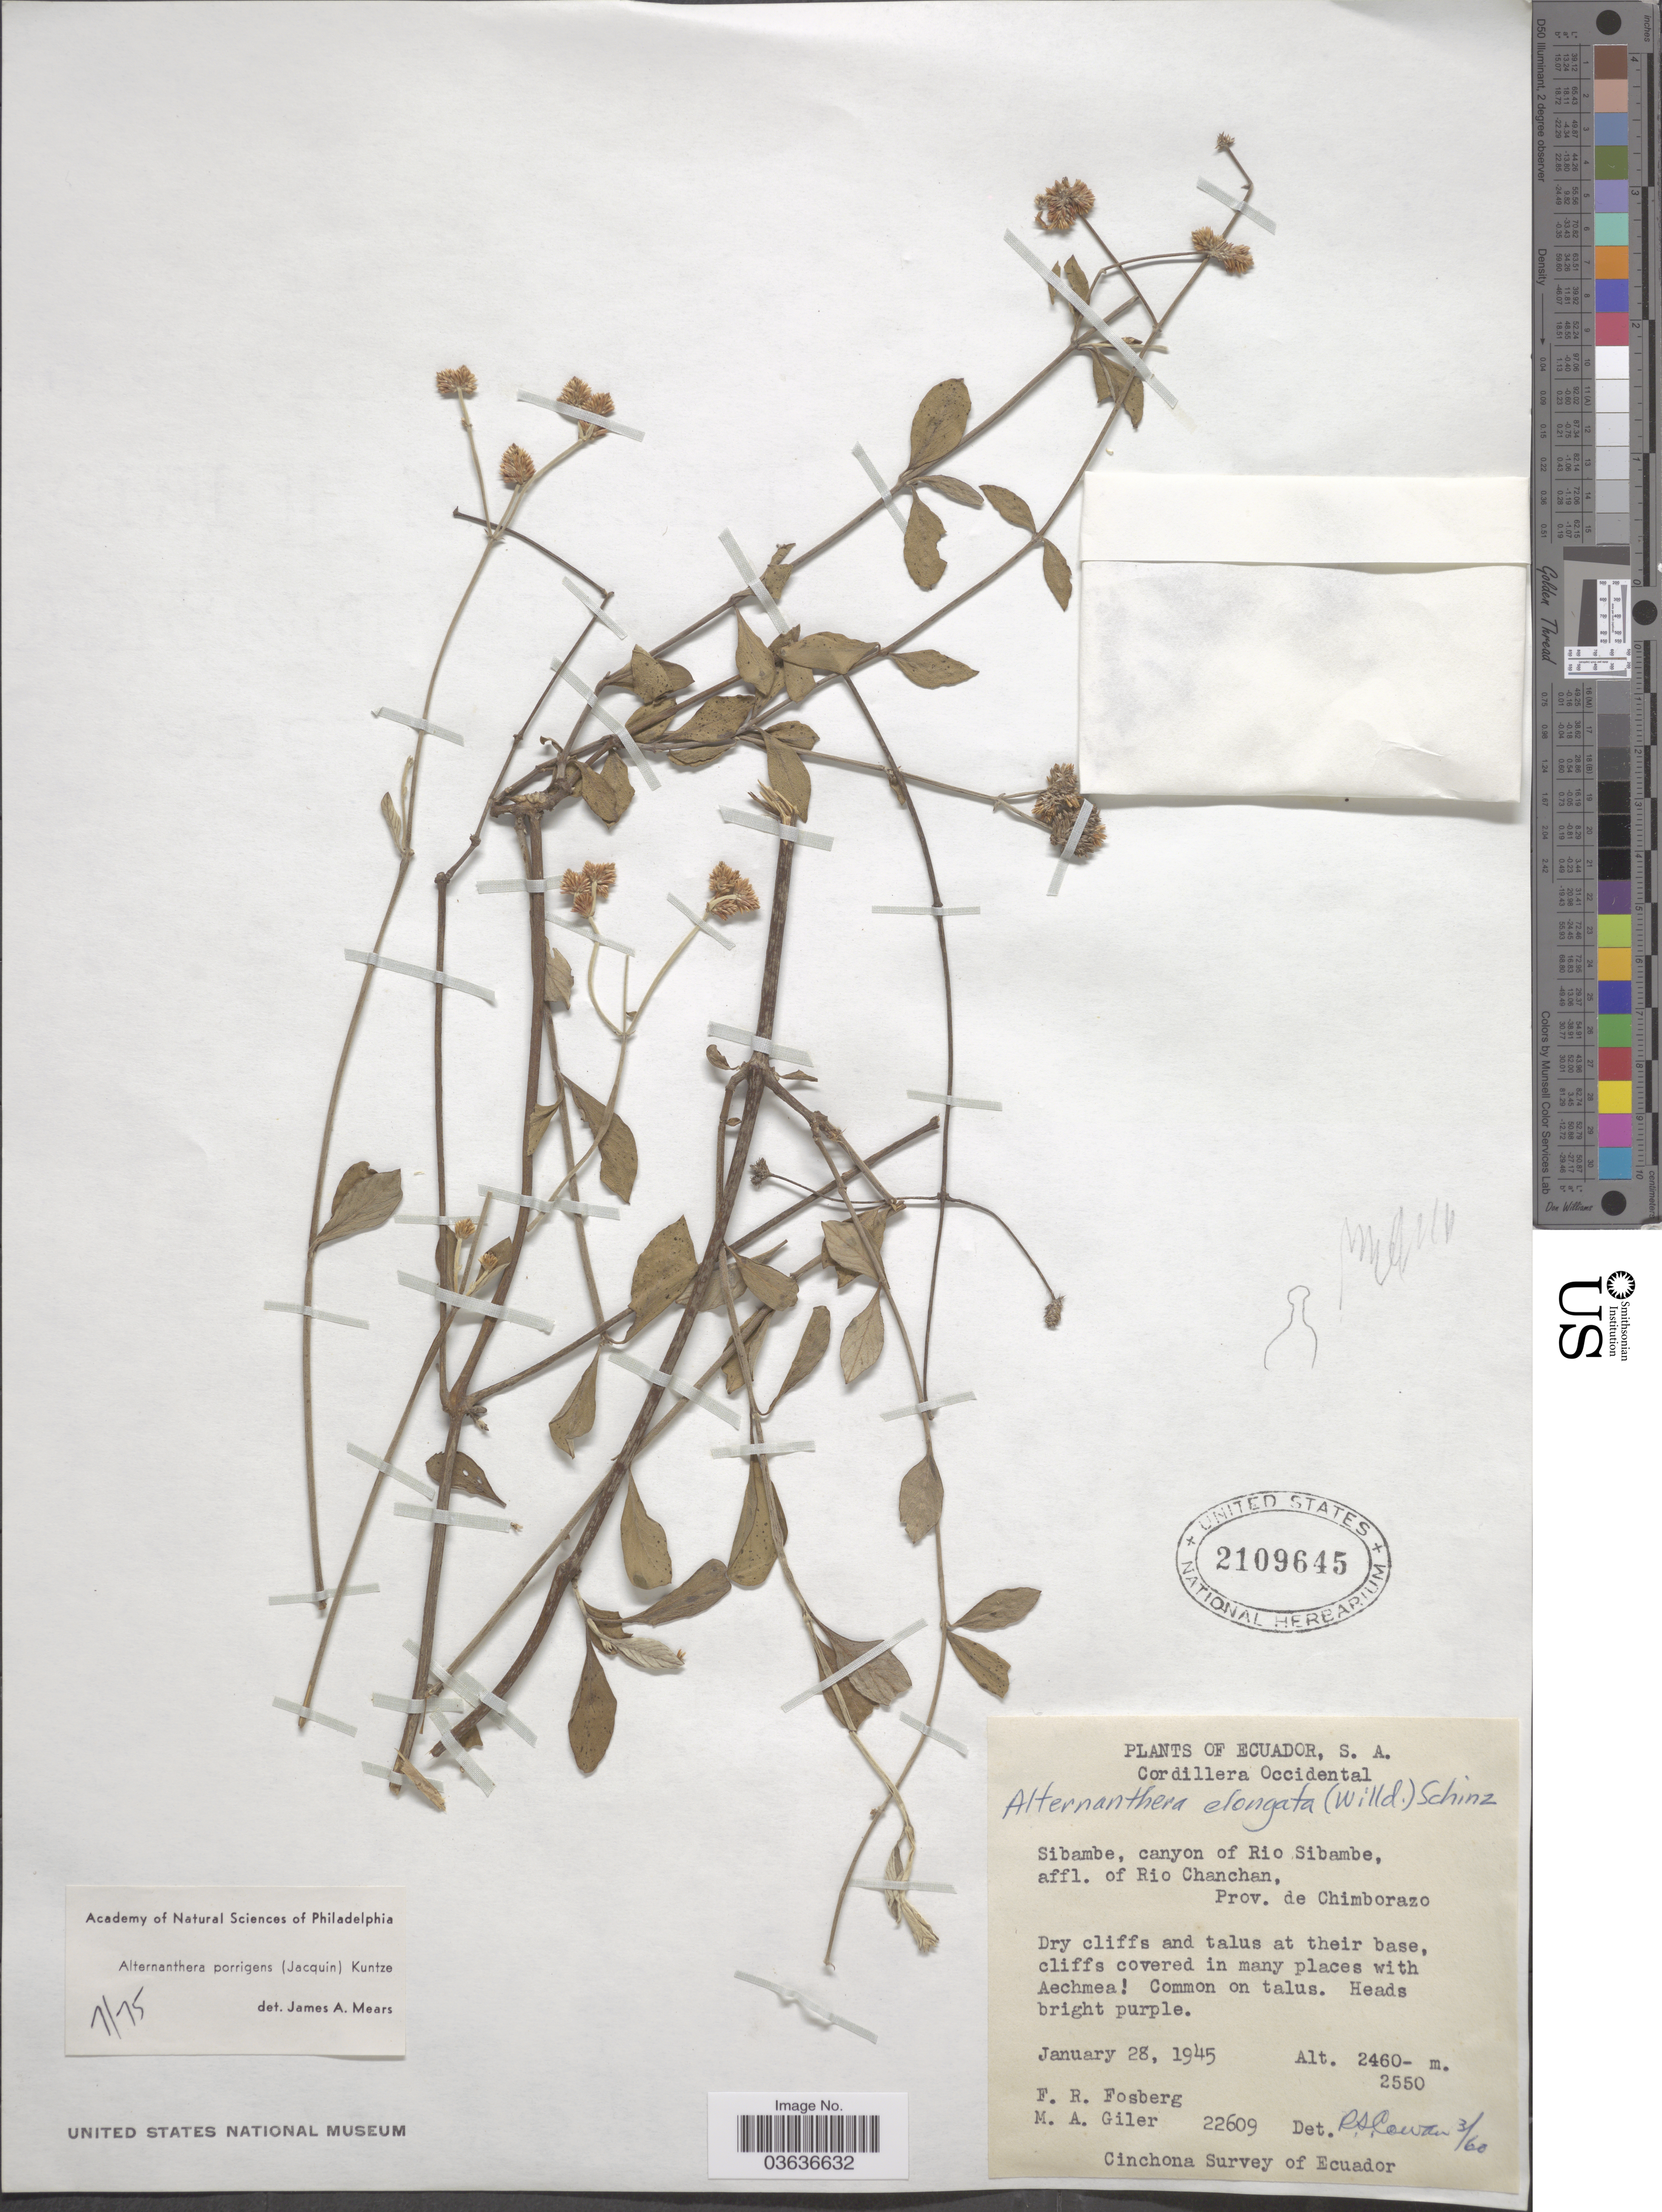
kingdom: Plantae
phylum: Tracheophyta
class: Magnoliopsida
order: Caryophyllales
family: Amaranthaceae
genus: Alternanthera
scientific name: Alternanthera porrigens var. porrigens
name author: (Jacq.) Kuntze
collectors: F. R. Fosberg & M. Giler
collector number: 22609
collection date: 1945-01-28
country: Ecuador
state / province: Chimborazo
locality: Cordillera Occidental. Sibambe, canyon of Rio Sibambe, affl. of Rio Chanchan.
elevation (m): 2460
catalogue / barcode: US 2109645